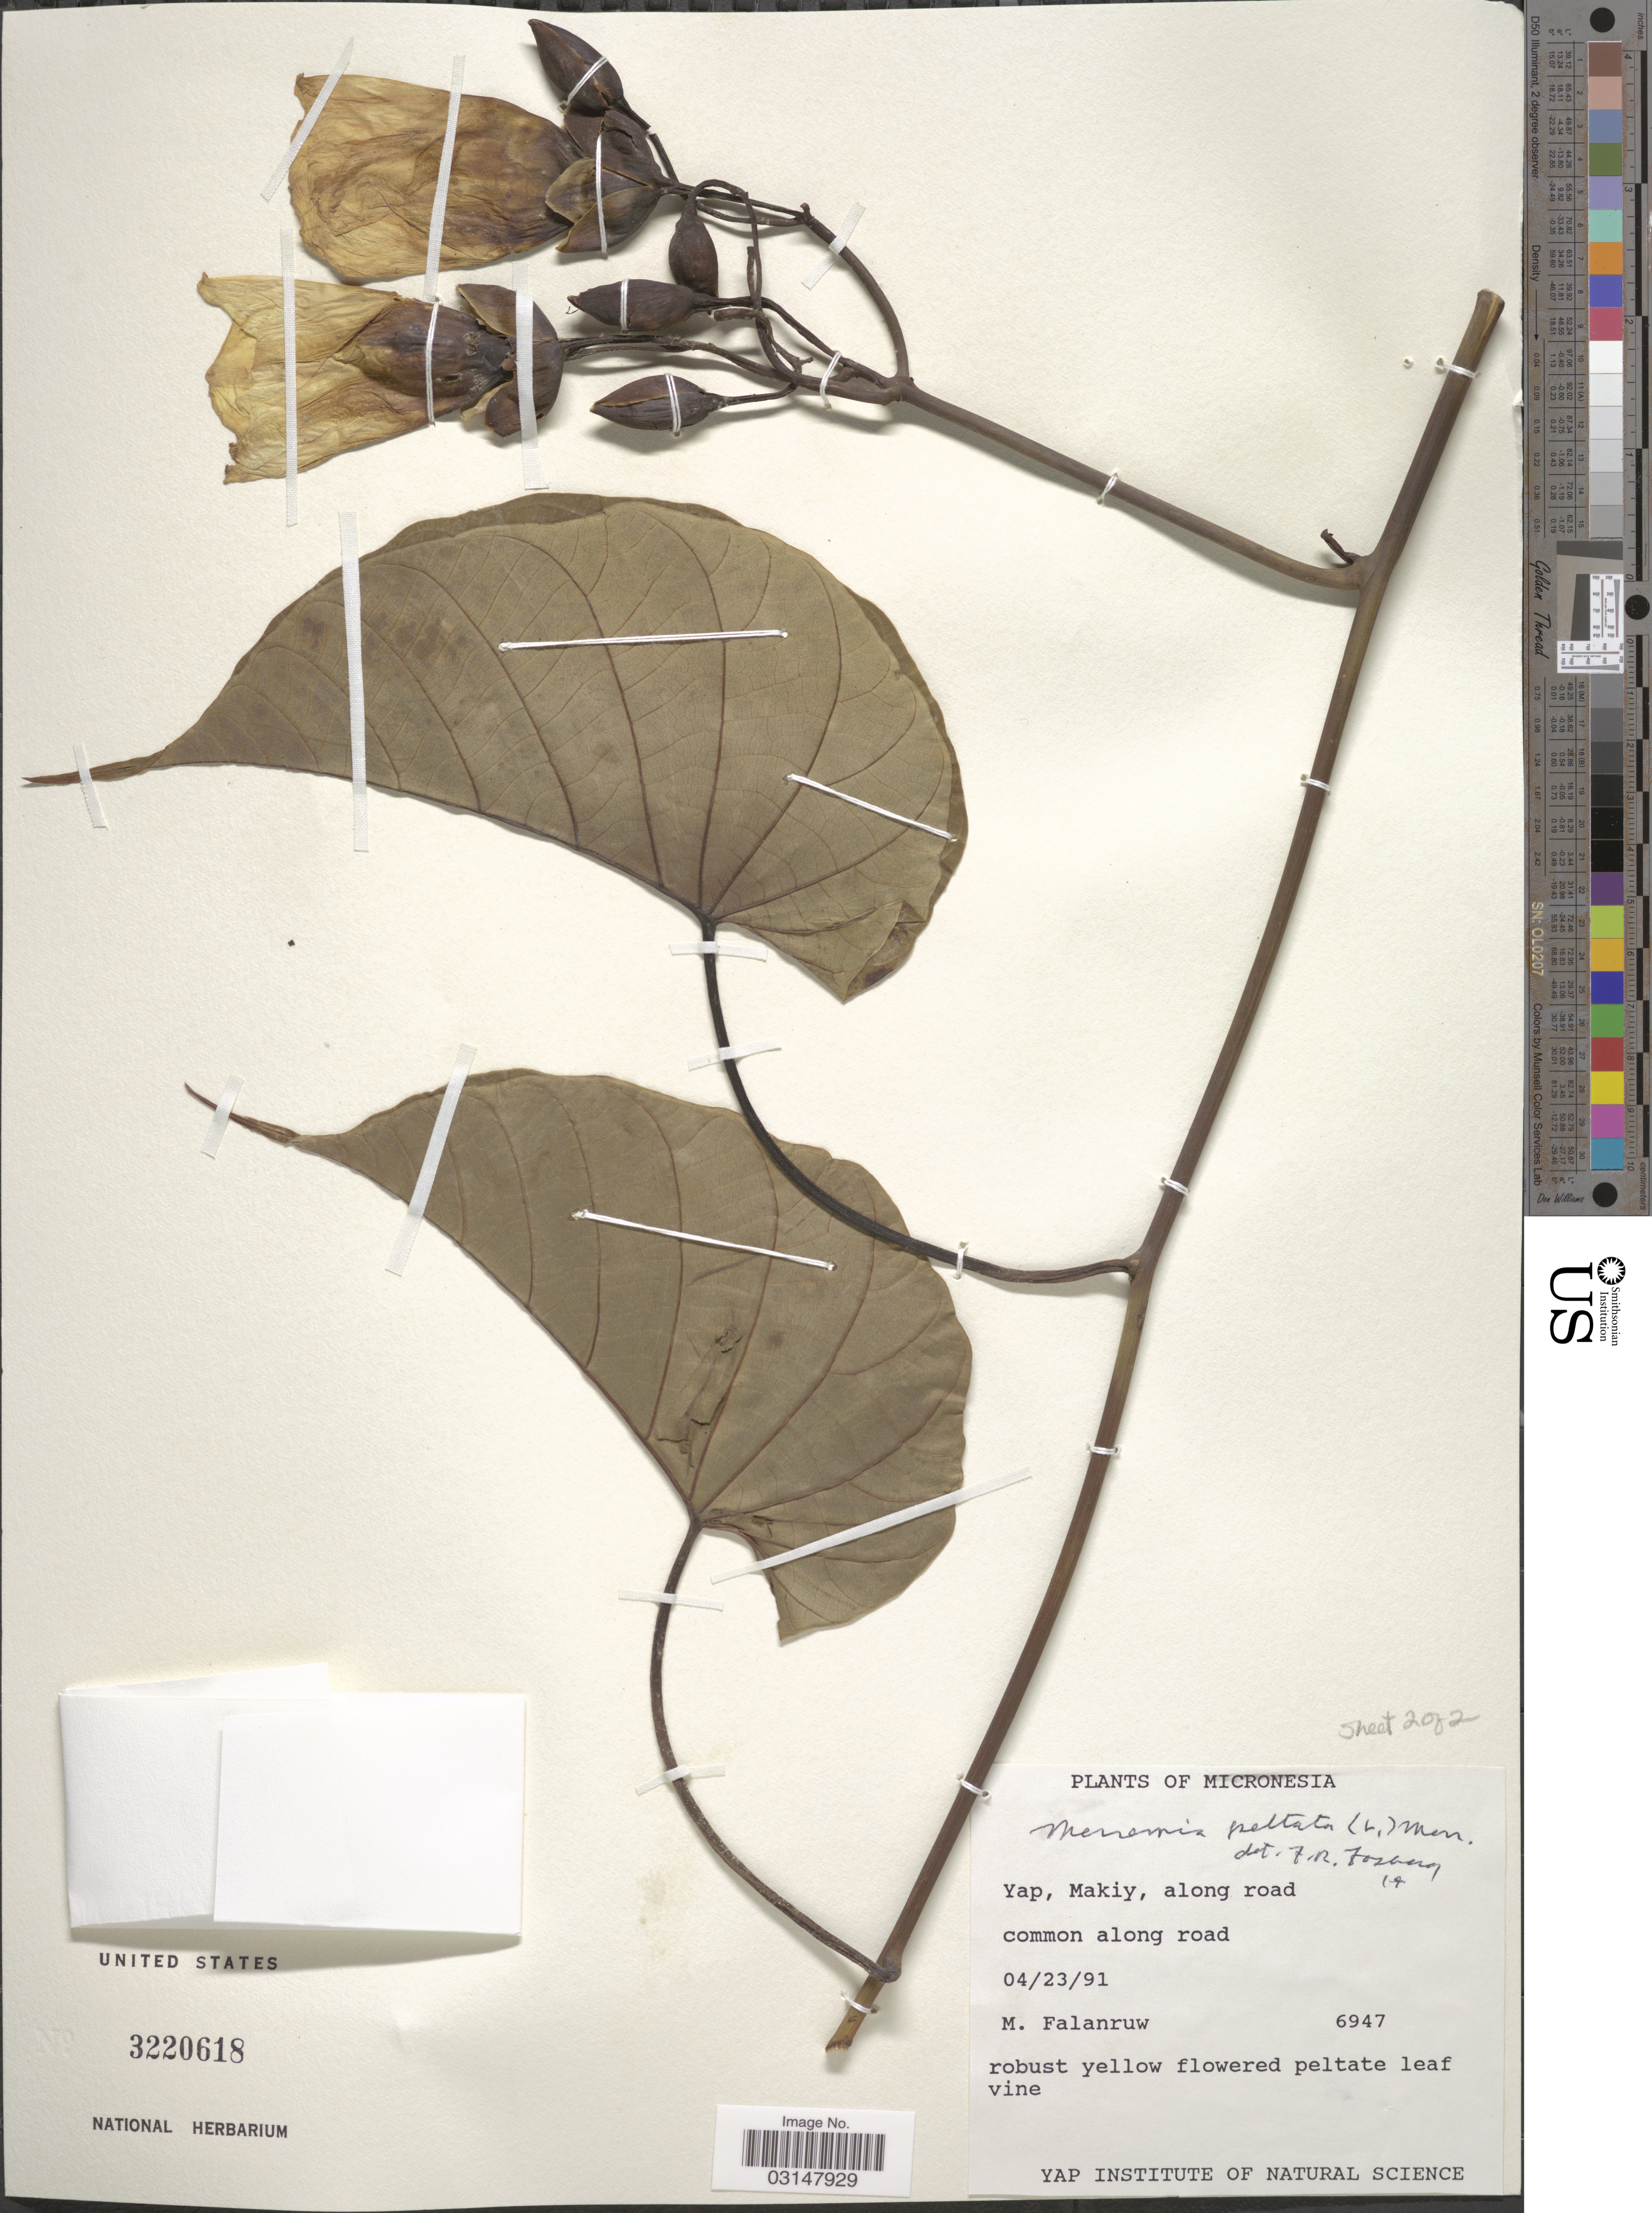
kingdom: Plantae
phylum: Tracheophyta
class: Magnoliopsida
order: Solanales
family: Convolvulaceae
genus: Decalobanthus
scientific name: Decalobanthus peltatus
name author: (L.) A. R. Simões & Staples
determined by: Wagner, W. L., (BOT), Smithsonian Institution - National Museum of Natural History (UNITED STATES)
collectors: M. Falanruw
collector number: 6947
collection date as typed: Transcribed d/m/y: 23/4/91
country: Micronesia, Federated States of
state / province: Yap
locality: Micronesia. Makiy, along road.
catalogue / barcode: US 3220618